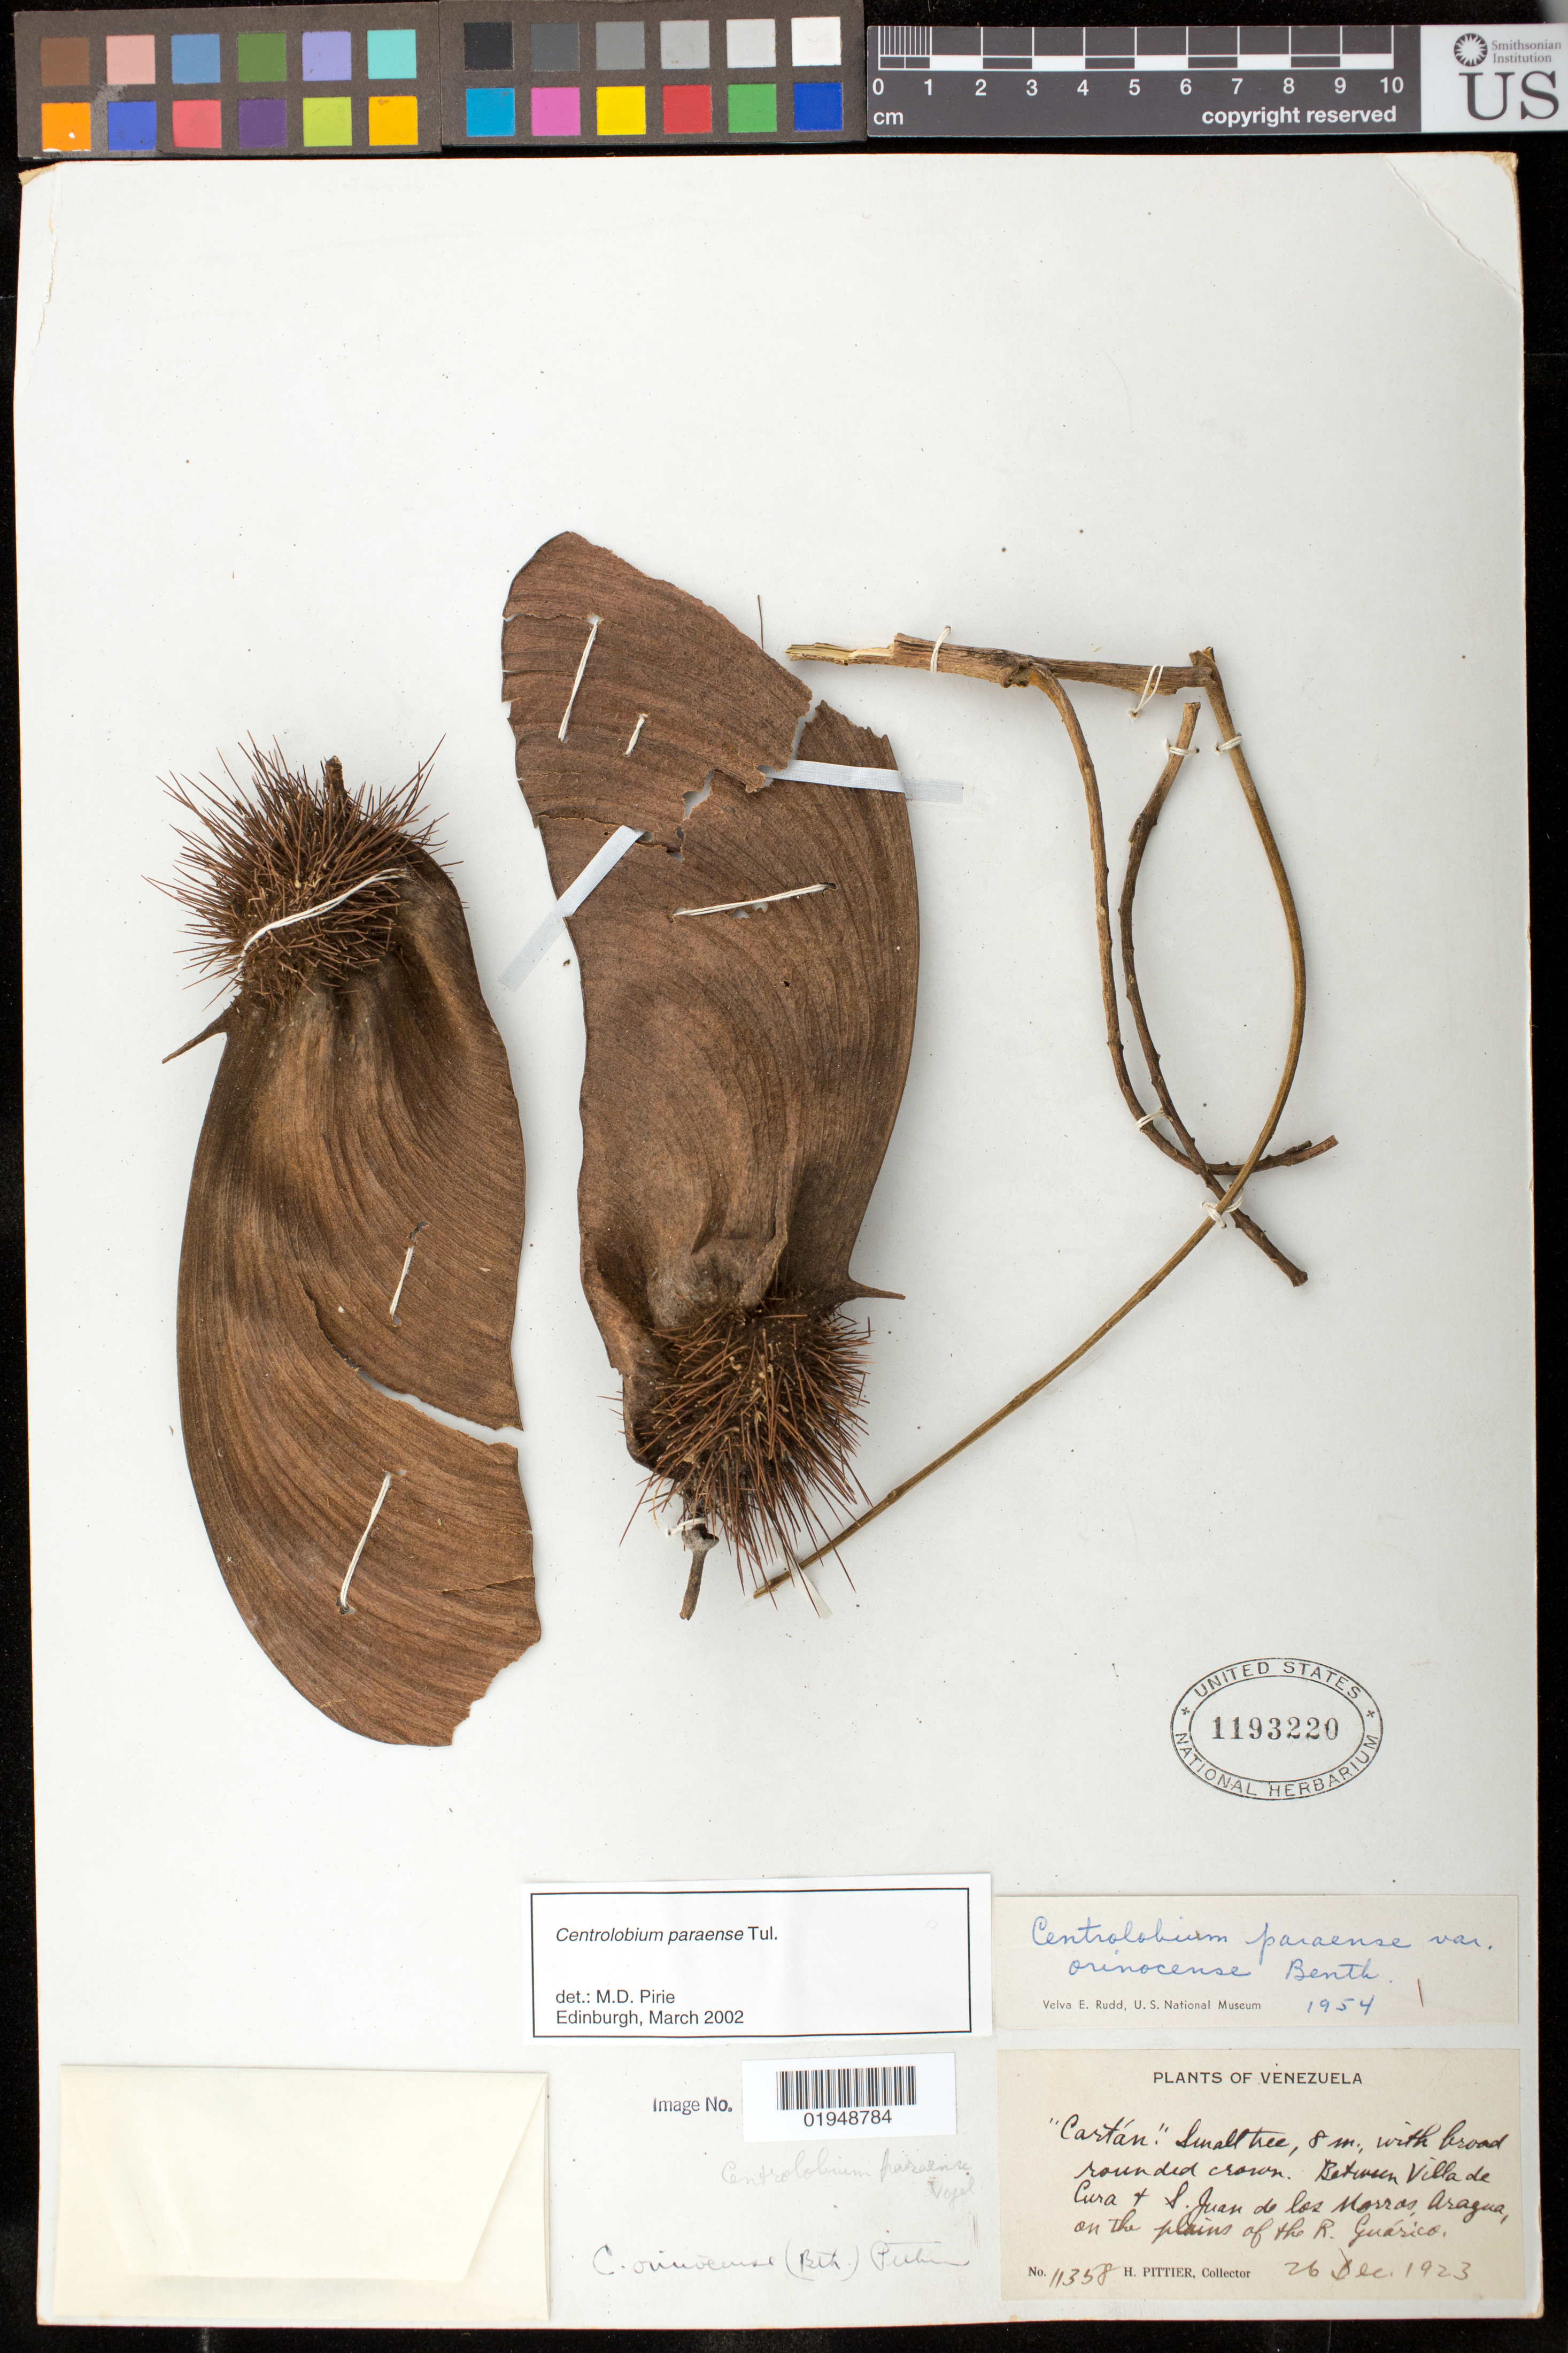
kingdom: Plantae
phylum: Tracheophyta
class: Magnoliopsida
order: Fabales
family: Fabaceae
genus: Centrolobium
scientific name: Centrolobium paraense var. paraense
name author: Tul.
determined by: Pirie, M. D., (U)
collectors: H. F. Pittier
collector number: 11358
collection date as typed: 26 Dec. 1923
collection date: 1923-12-26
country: Venezuela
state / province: Aragua / Guárico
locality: Between Villa de Cura & San Juan de los Morros, on the plains of the Guárico River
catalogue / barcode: US 1193220